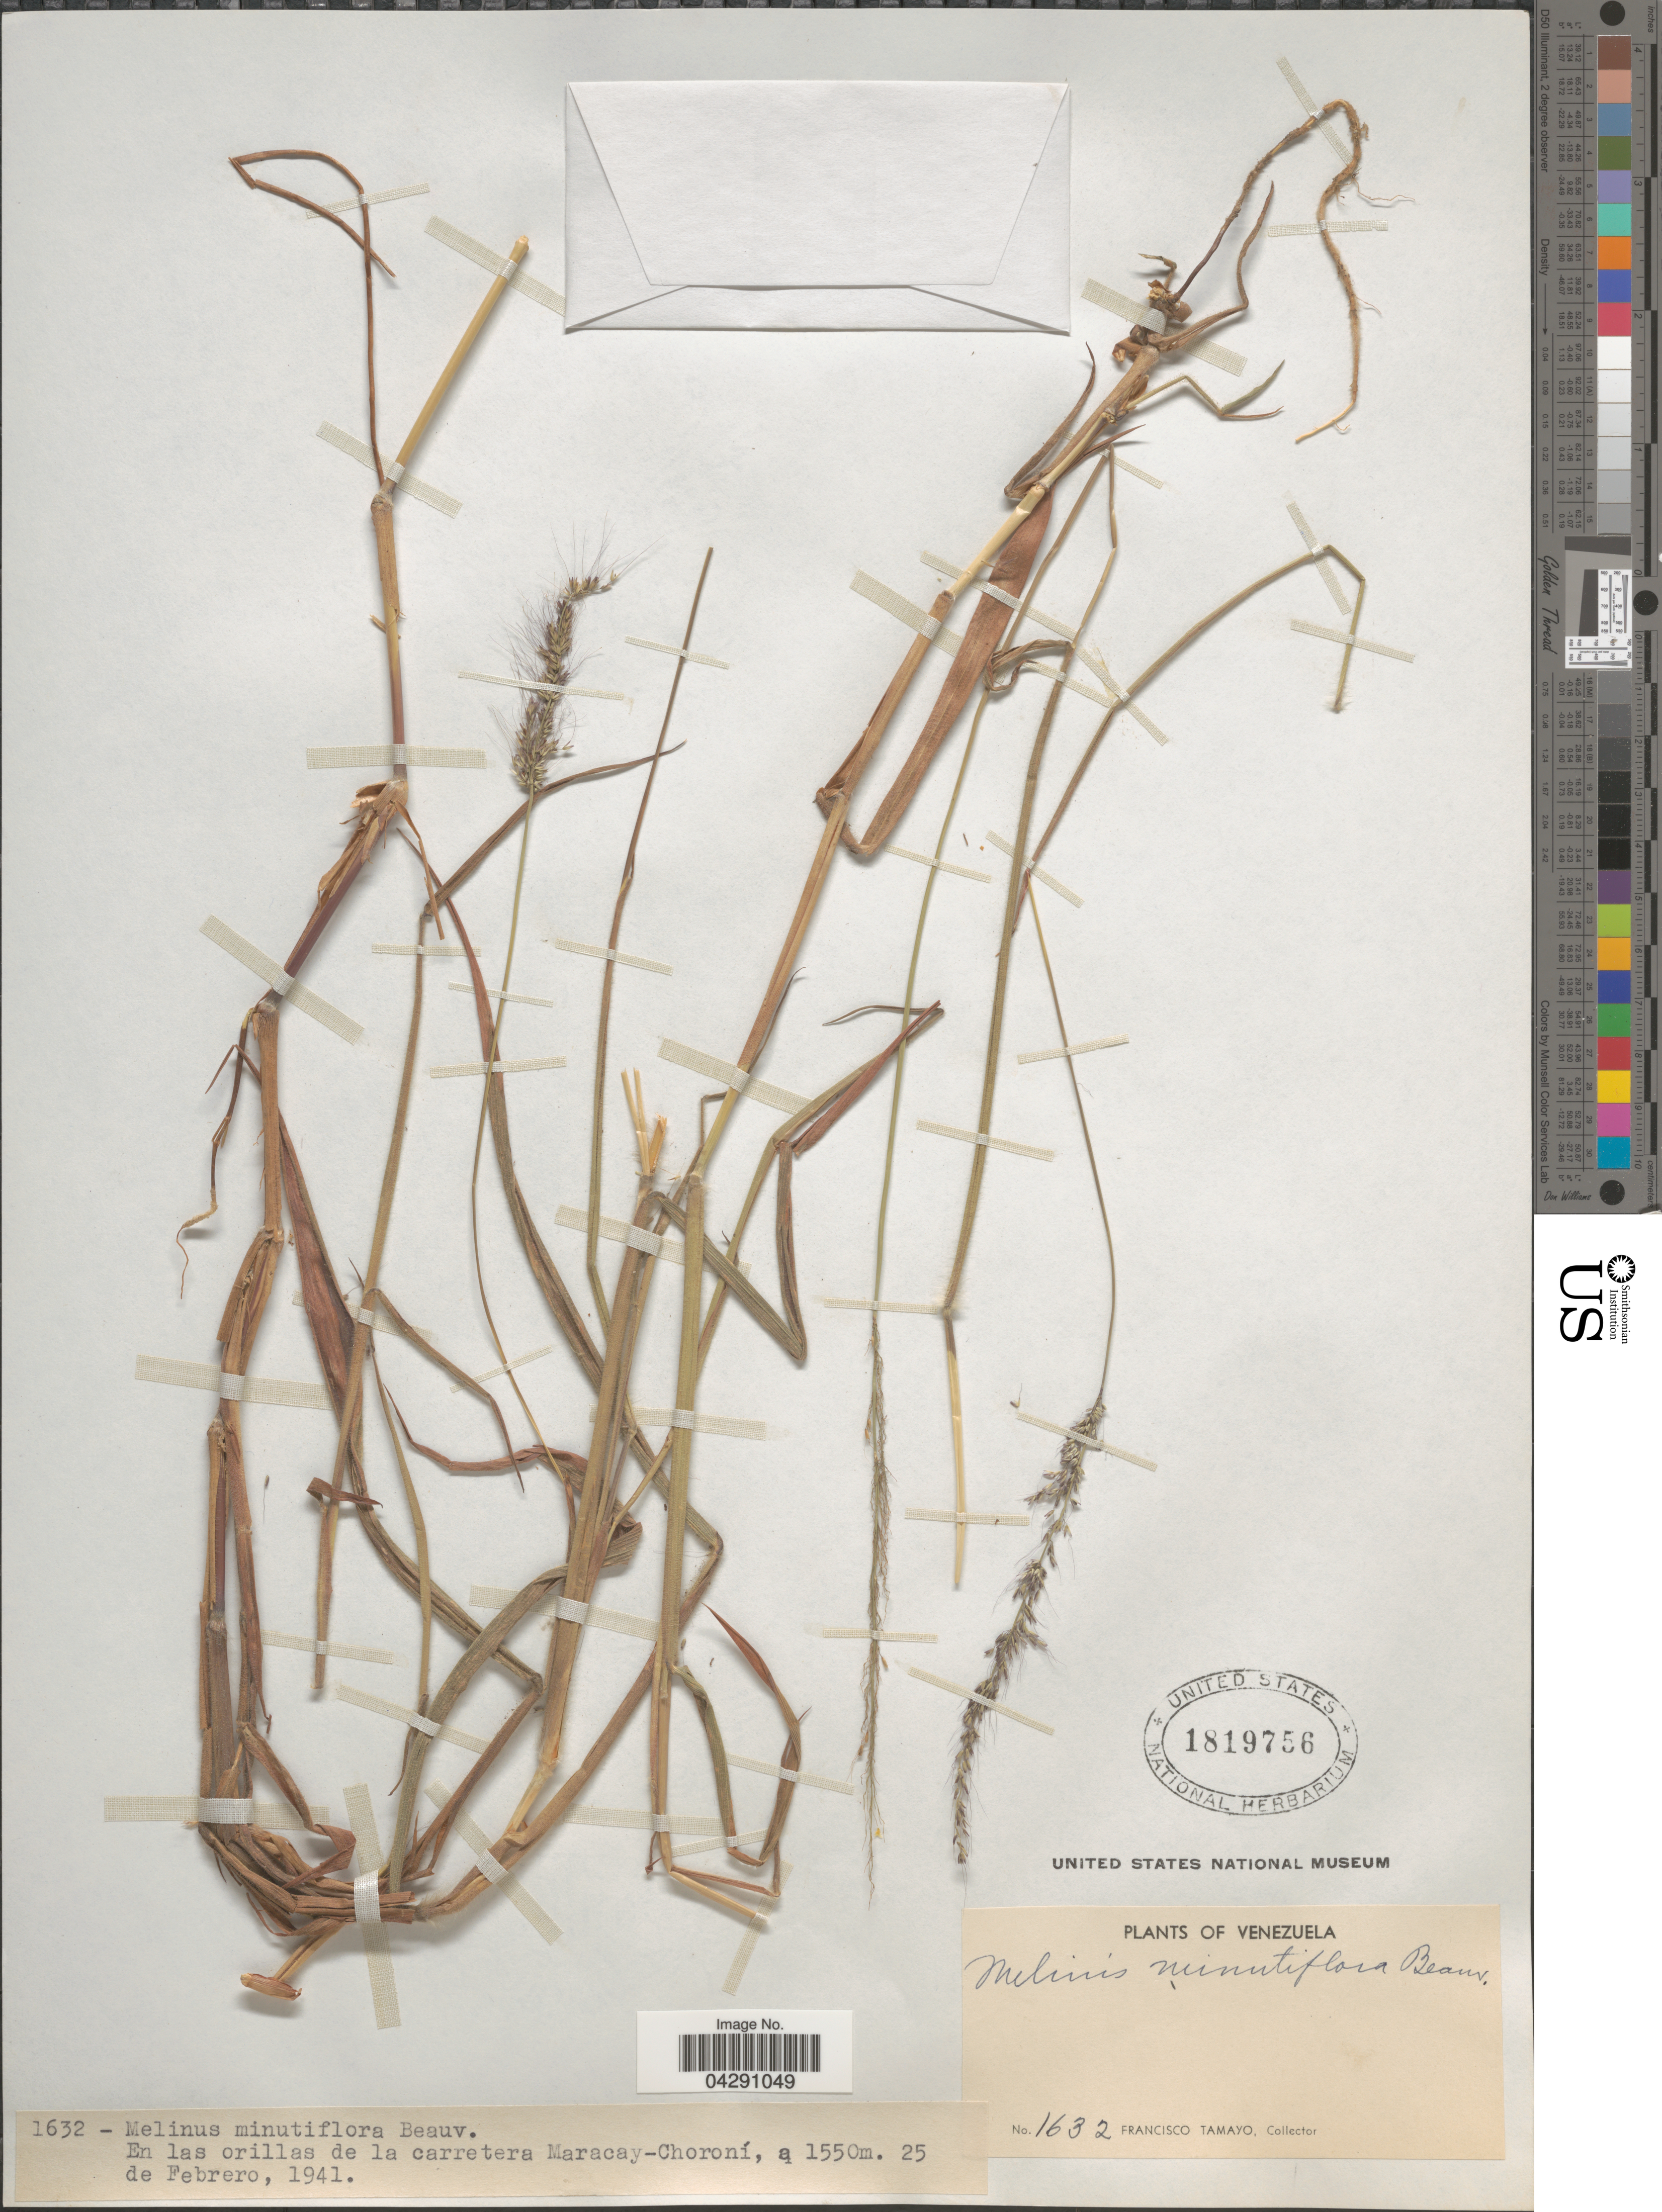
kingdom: Plantae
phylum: Tracheophyta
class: Liliopsida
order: Poales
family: Poaceae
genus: Melinis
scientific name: Melinis minutiflora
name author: P. Beauv.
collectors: F. Tamayo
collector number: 1632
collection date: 1941-02-25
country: Venezuela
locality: En las orillas de la carretera Maracay-Choroní.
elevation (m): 1550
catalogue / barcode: US 1819756